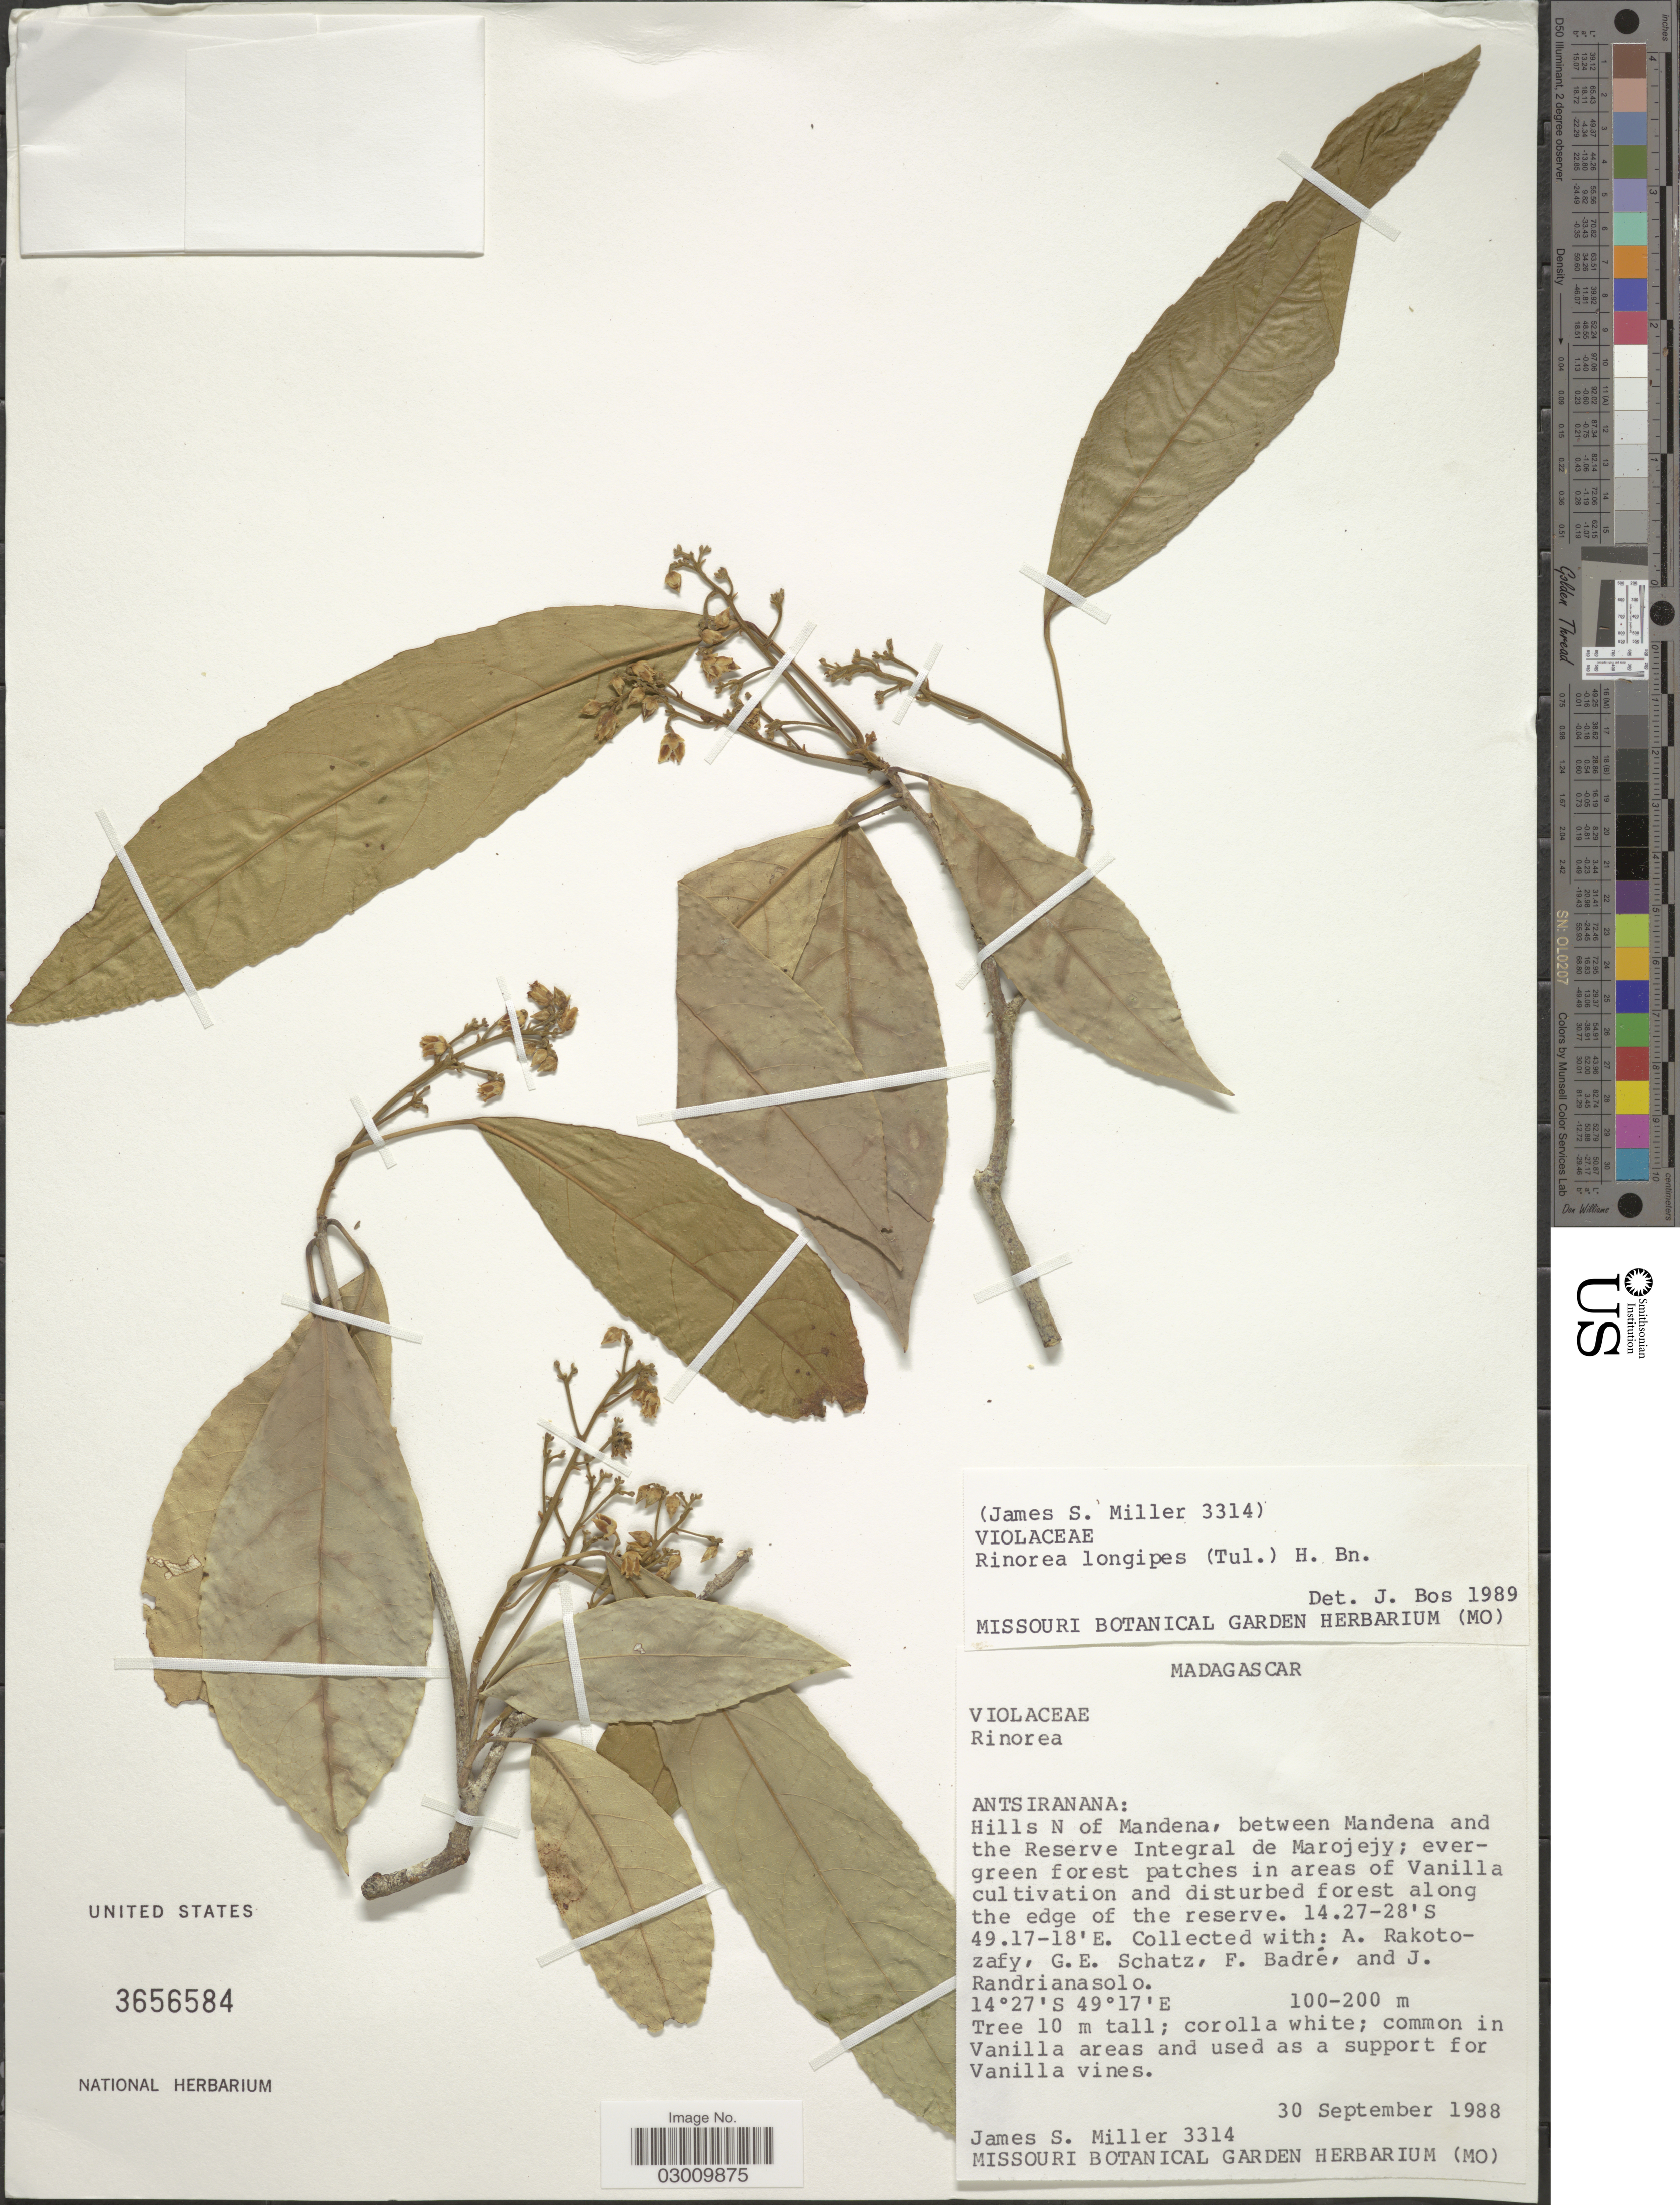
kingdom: Plantae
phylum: Tracheophyta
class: Magnoliopsida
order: Malpighiales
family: Violaceae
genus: Rinorea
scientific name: Rinorea longipes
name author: (Tul.) Baill.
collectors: J. S. Miller, A. Rakotozafy, G. Schatz, F. Badré & J. Randrianasolo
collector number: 3314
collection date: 1988-09-30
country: Madagascar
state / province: Sava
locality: Hills N of Mandena, between Mandena and the Reserve Integral de Marojejy; evergreen forest patches in areas of Vanilla cultivation and disturbed forest along the edge of the reserve.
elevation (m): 100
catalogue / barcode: US 3656584